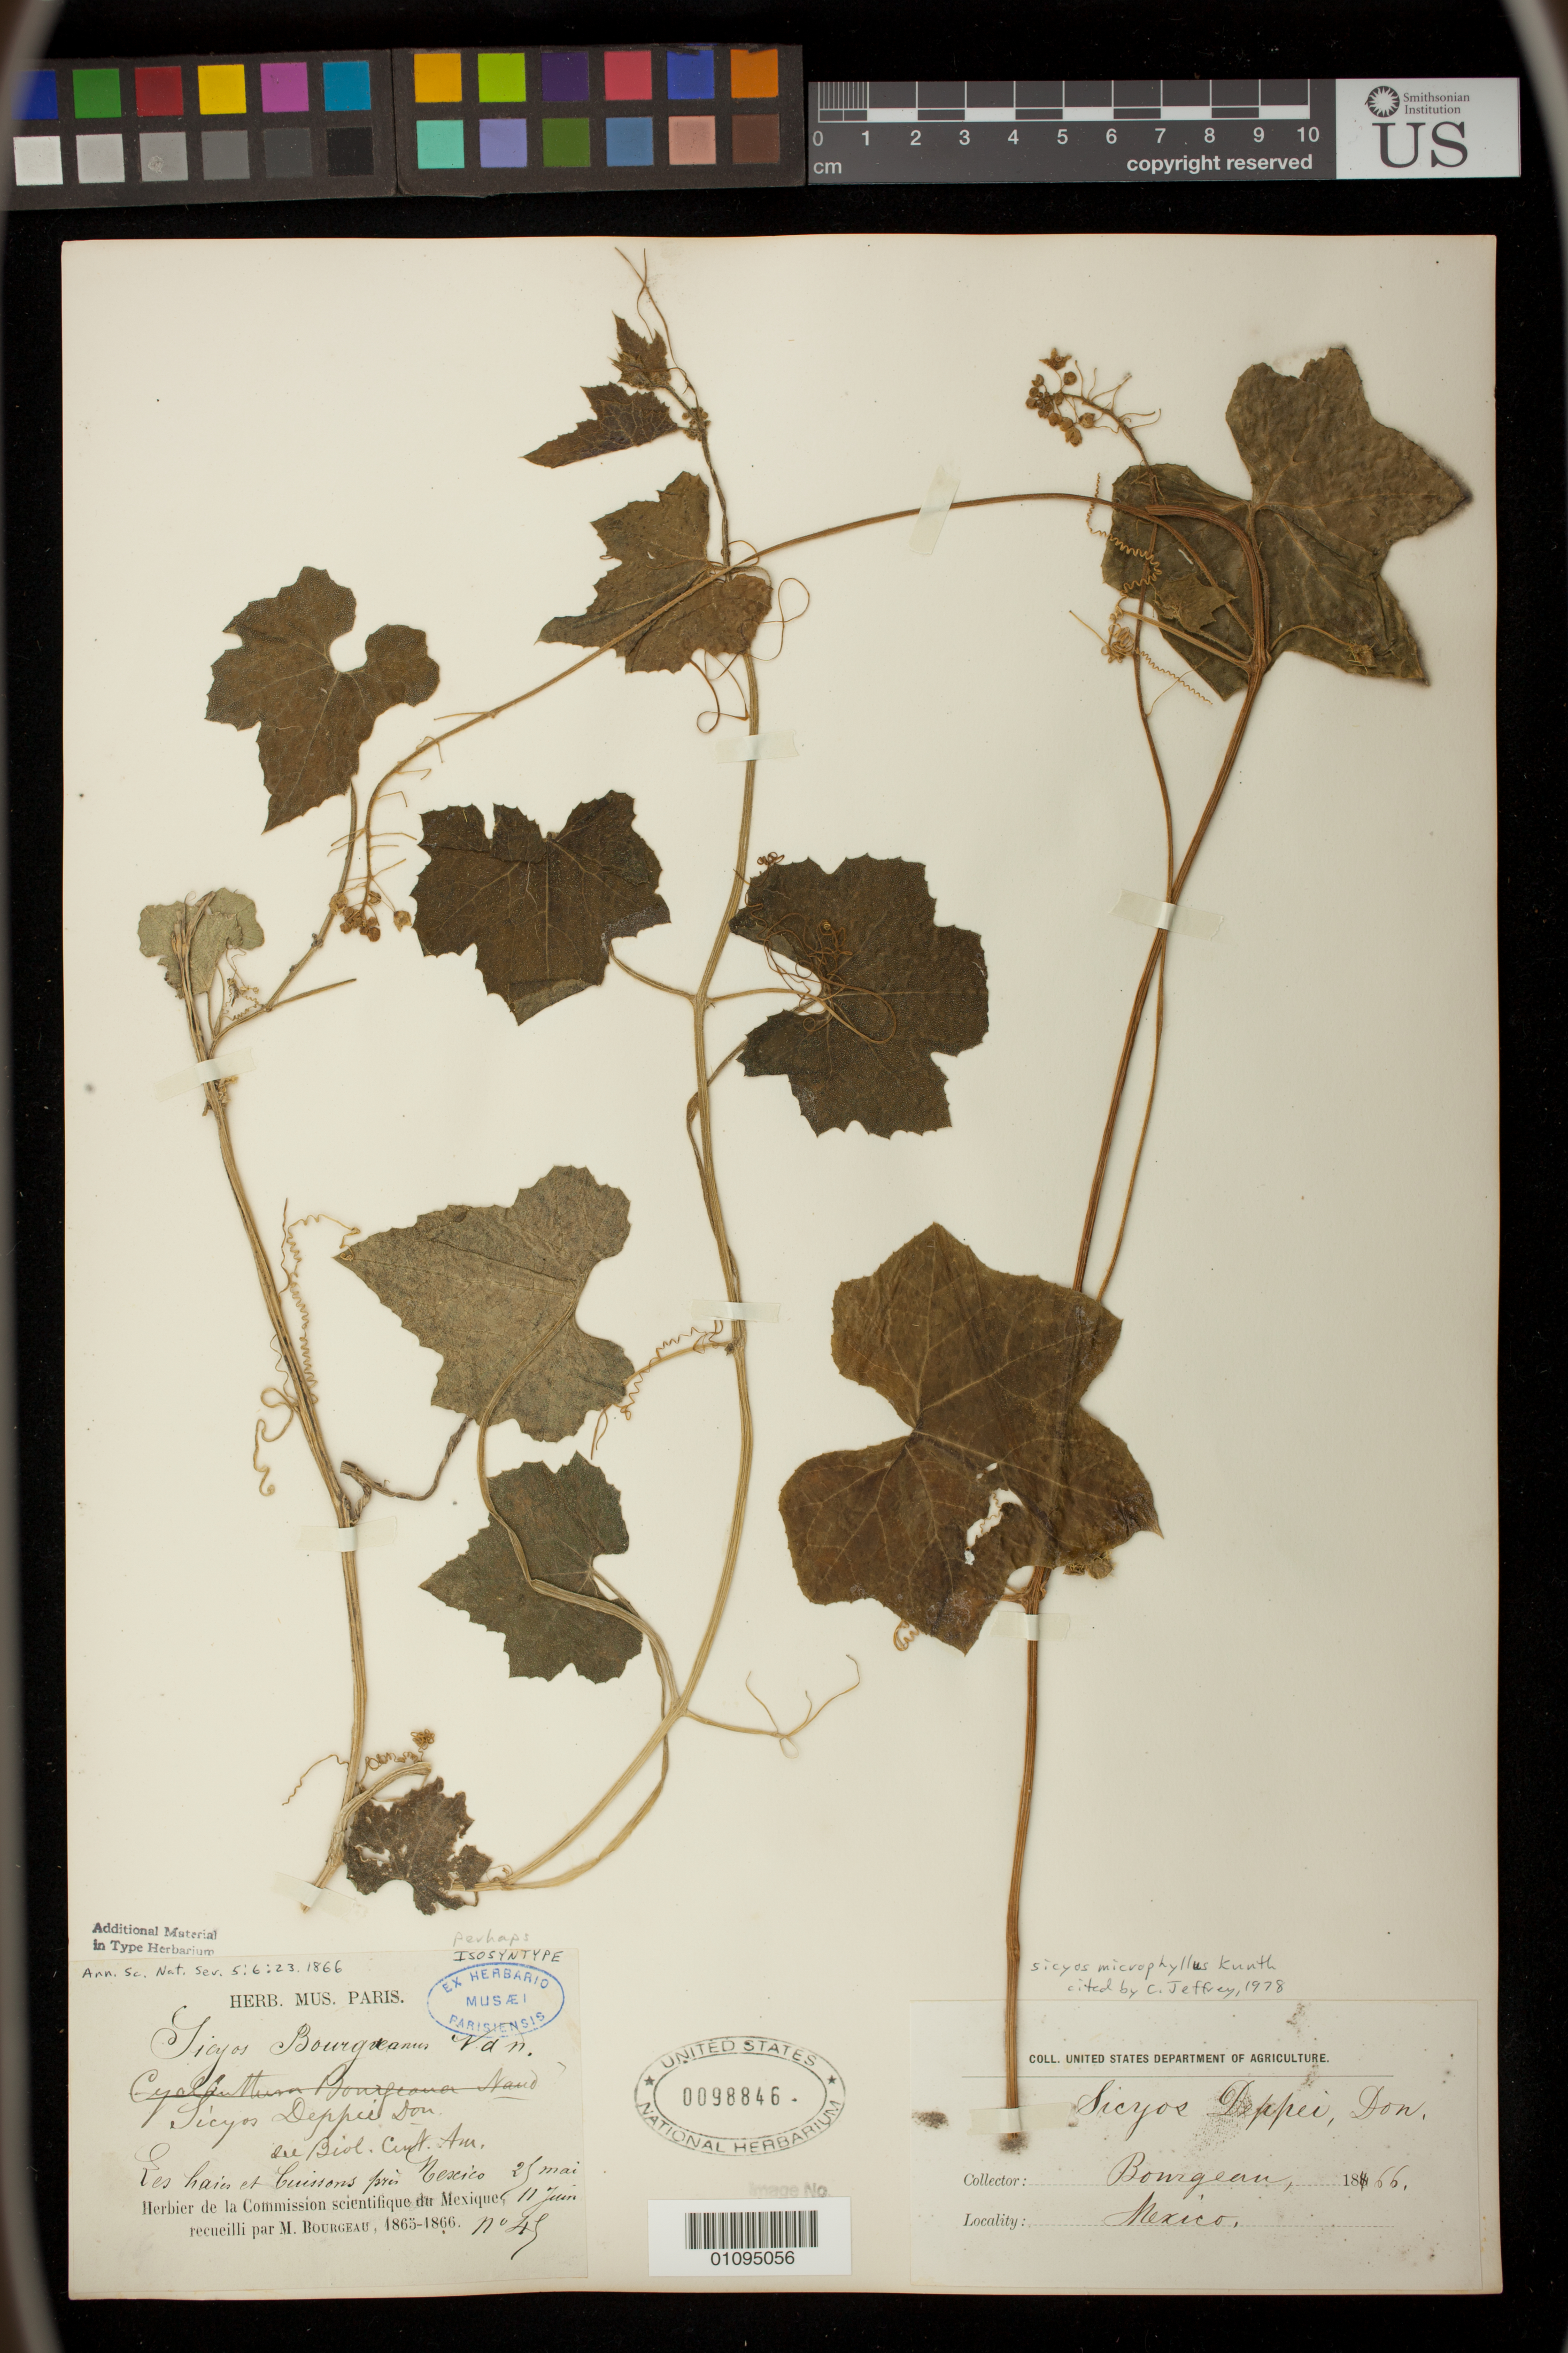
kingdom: Plantae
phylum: Tracheophyta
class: Magnoliopsida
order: Cucurbitales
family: Cucurbitaceae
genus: Sicyos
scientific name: Sicyos bourgaeanus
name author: Naudin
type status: Isosyntype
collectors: E. Bourgeau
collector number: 49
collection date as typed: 29 May, 11 Jun. 1865-1866.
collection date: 1865/1866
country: Mexico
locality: Les haies et buissons pres Mexico.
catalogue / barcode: US 98846